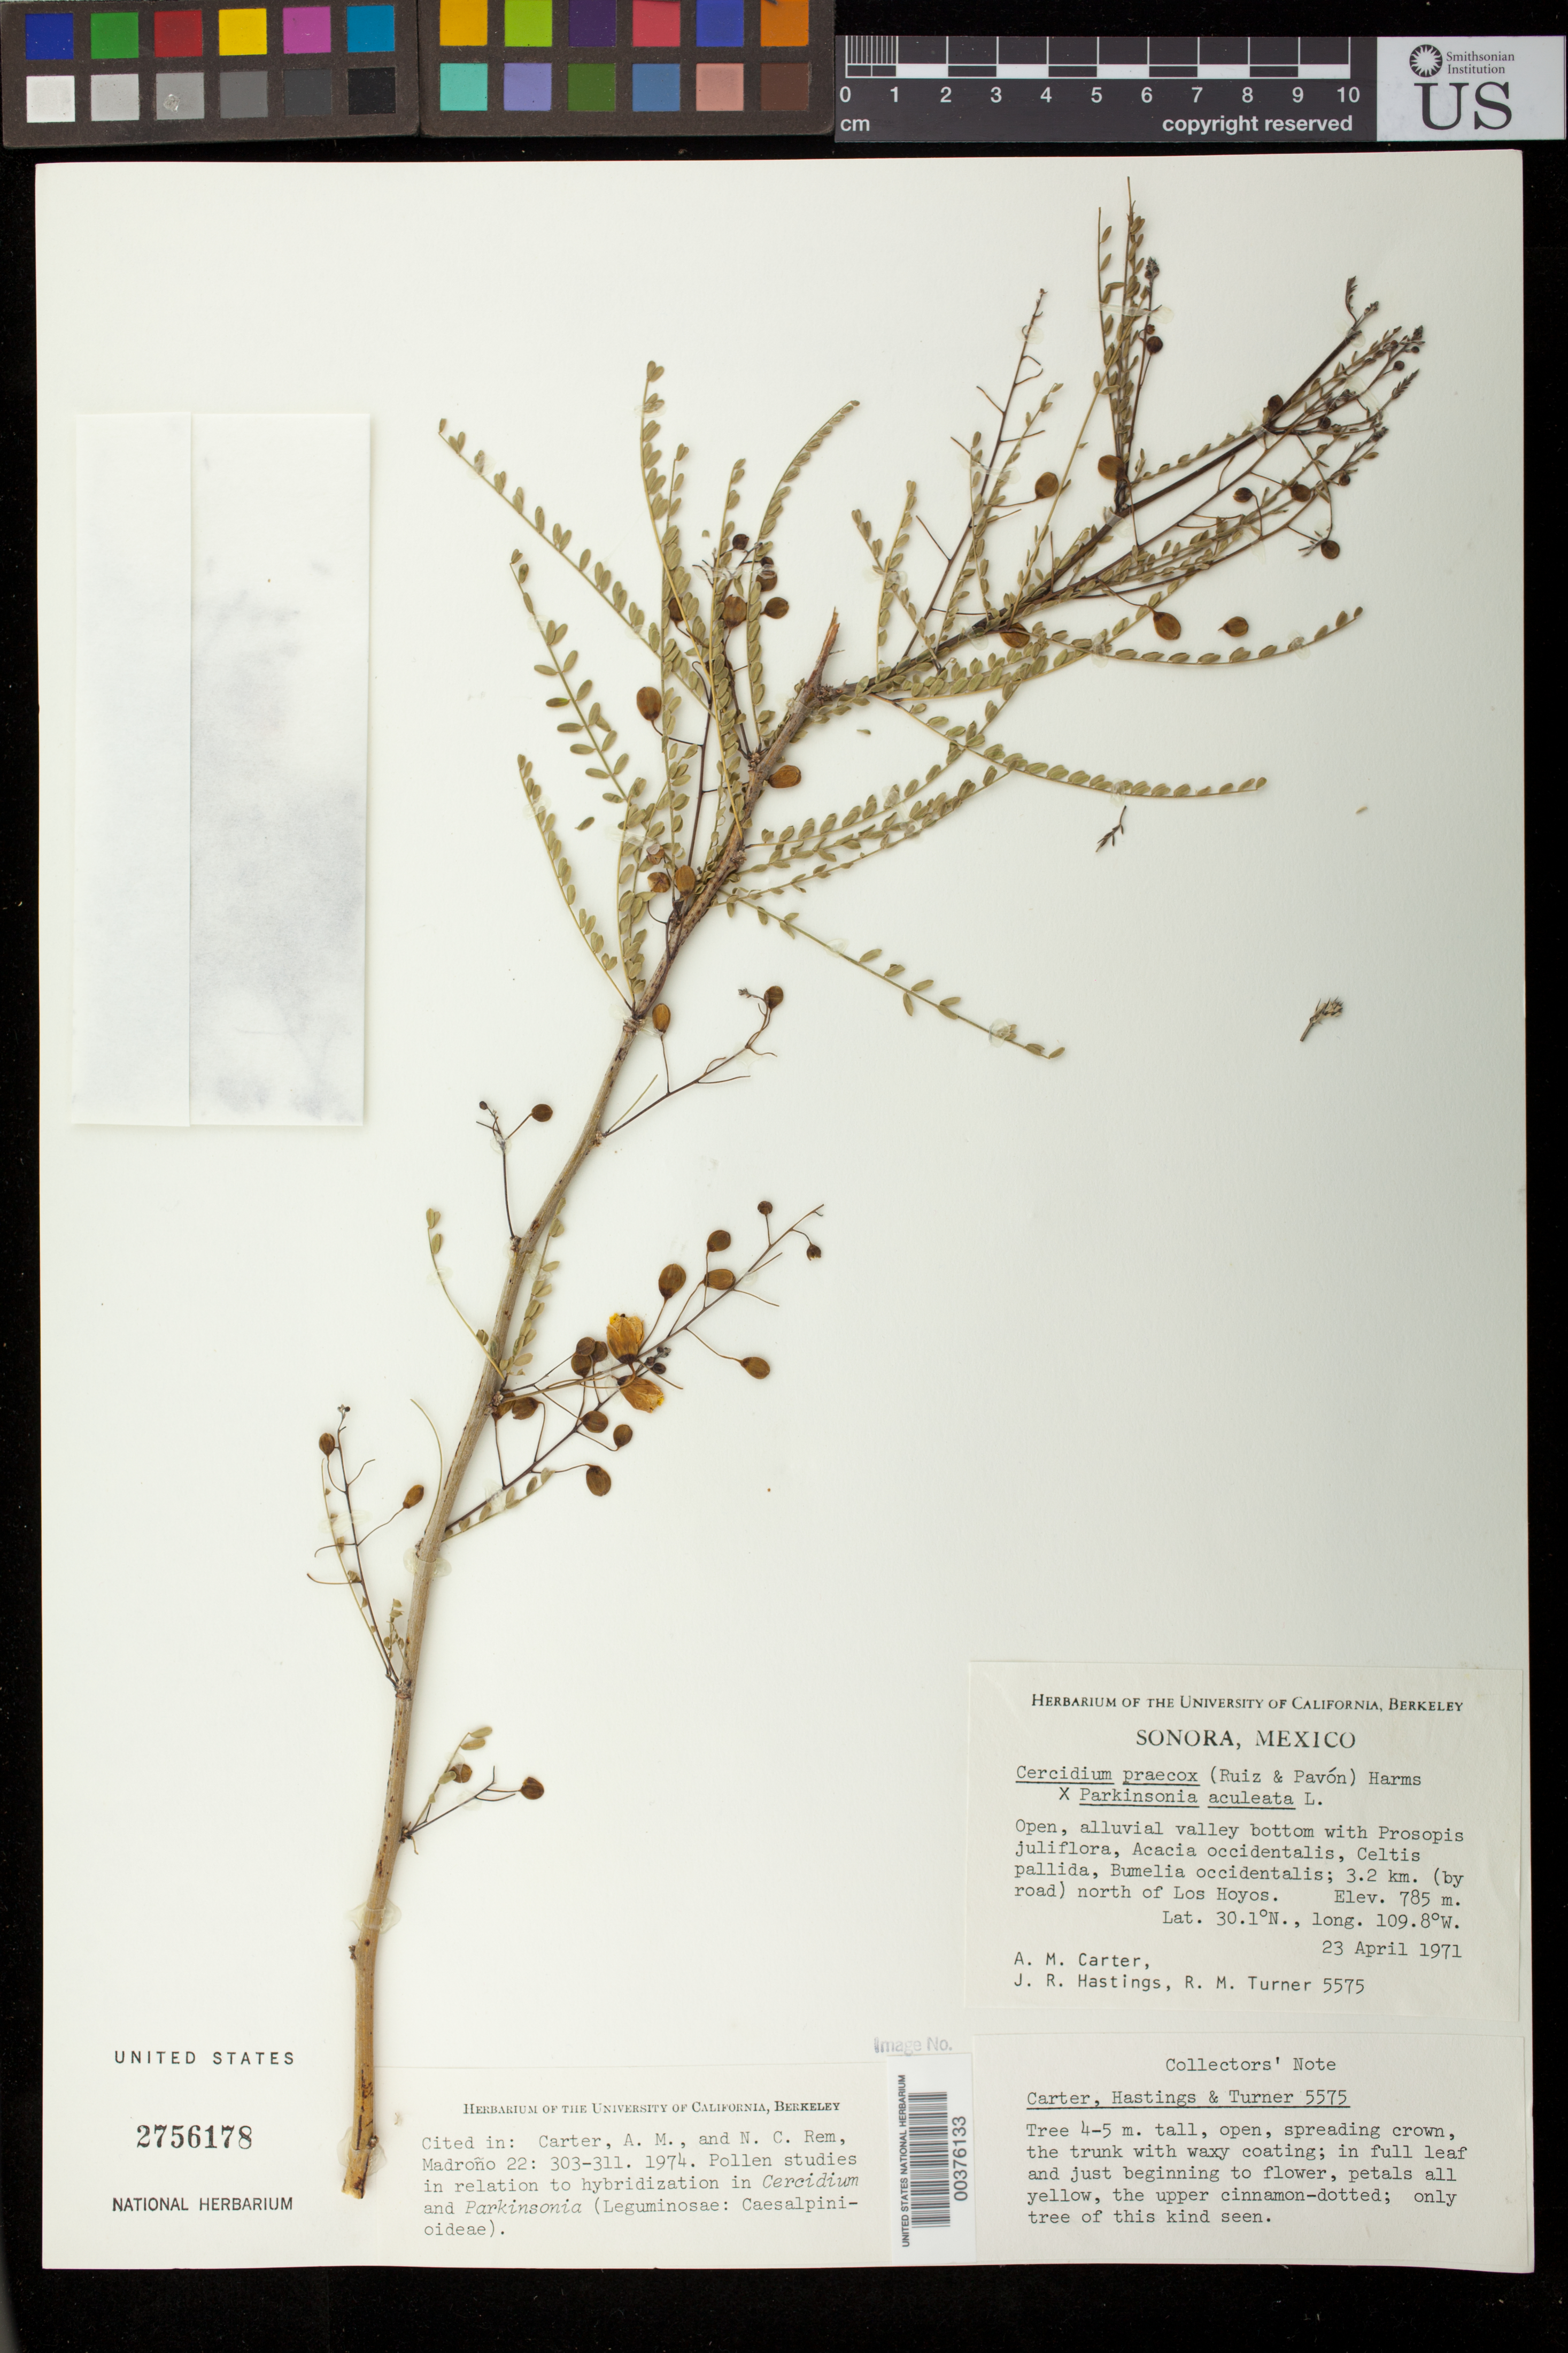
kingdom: Plantae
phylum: Tracheophyta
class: Magnoliopsida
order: Fabales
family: Fabaceae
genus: Parkinsonia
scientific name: Parkinsonia praecox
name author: (Ruiz & Pav.) J.E. Hawkins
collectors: A. M. Carter, R. M. Turner & J. Hastings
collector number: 5575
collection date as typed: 23 Apr 1971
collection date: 1971-04-23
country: Mexico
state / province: Sonora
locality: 3.2 km. (by road) north of Los Hoyos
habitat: Open alluvial valley bottom with Prosopis juliflora, Acacia occidentalis, Celtis pallida, Bumelia occidentalis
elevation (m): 785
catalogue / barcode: US 2756178